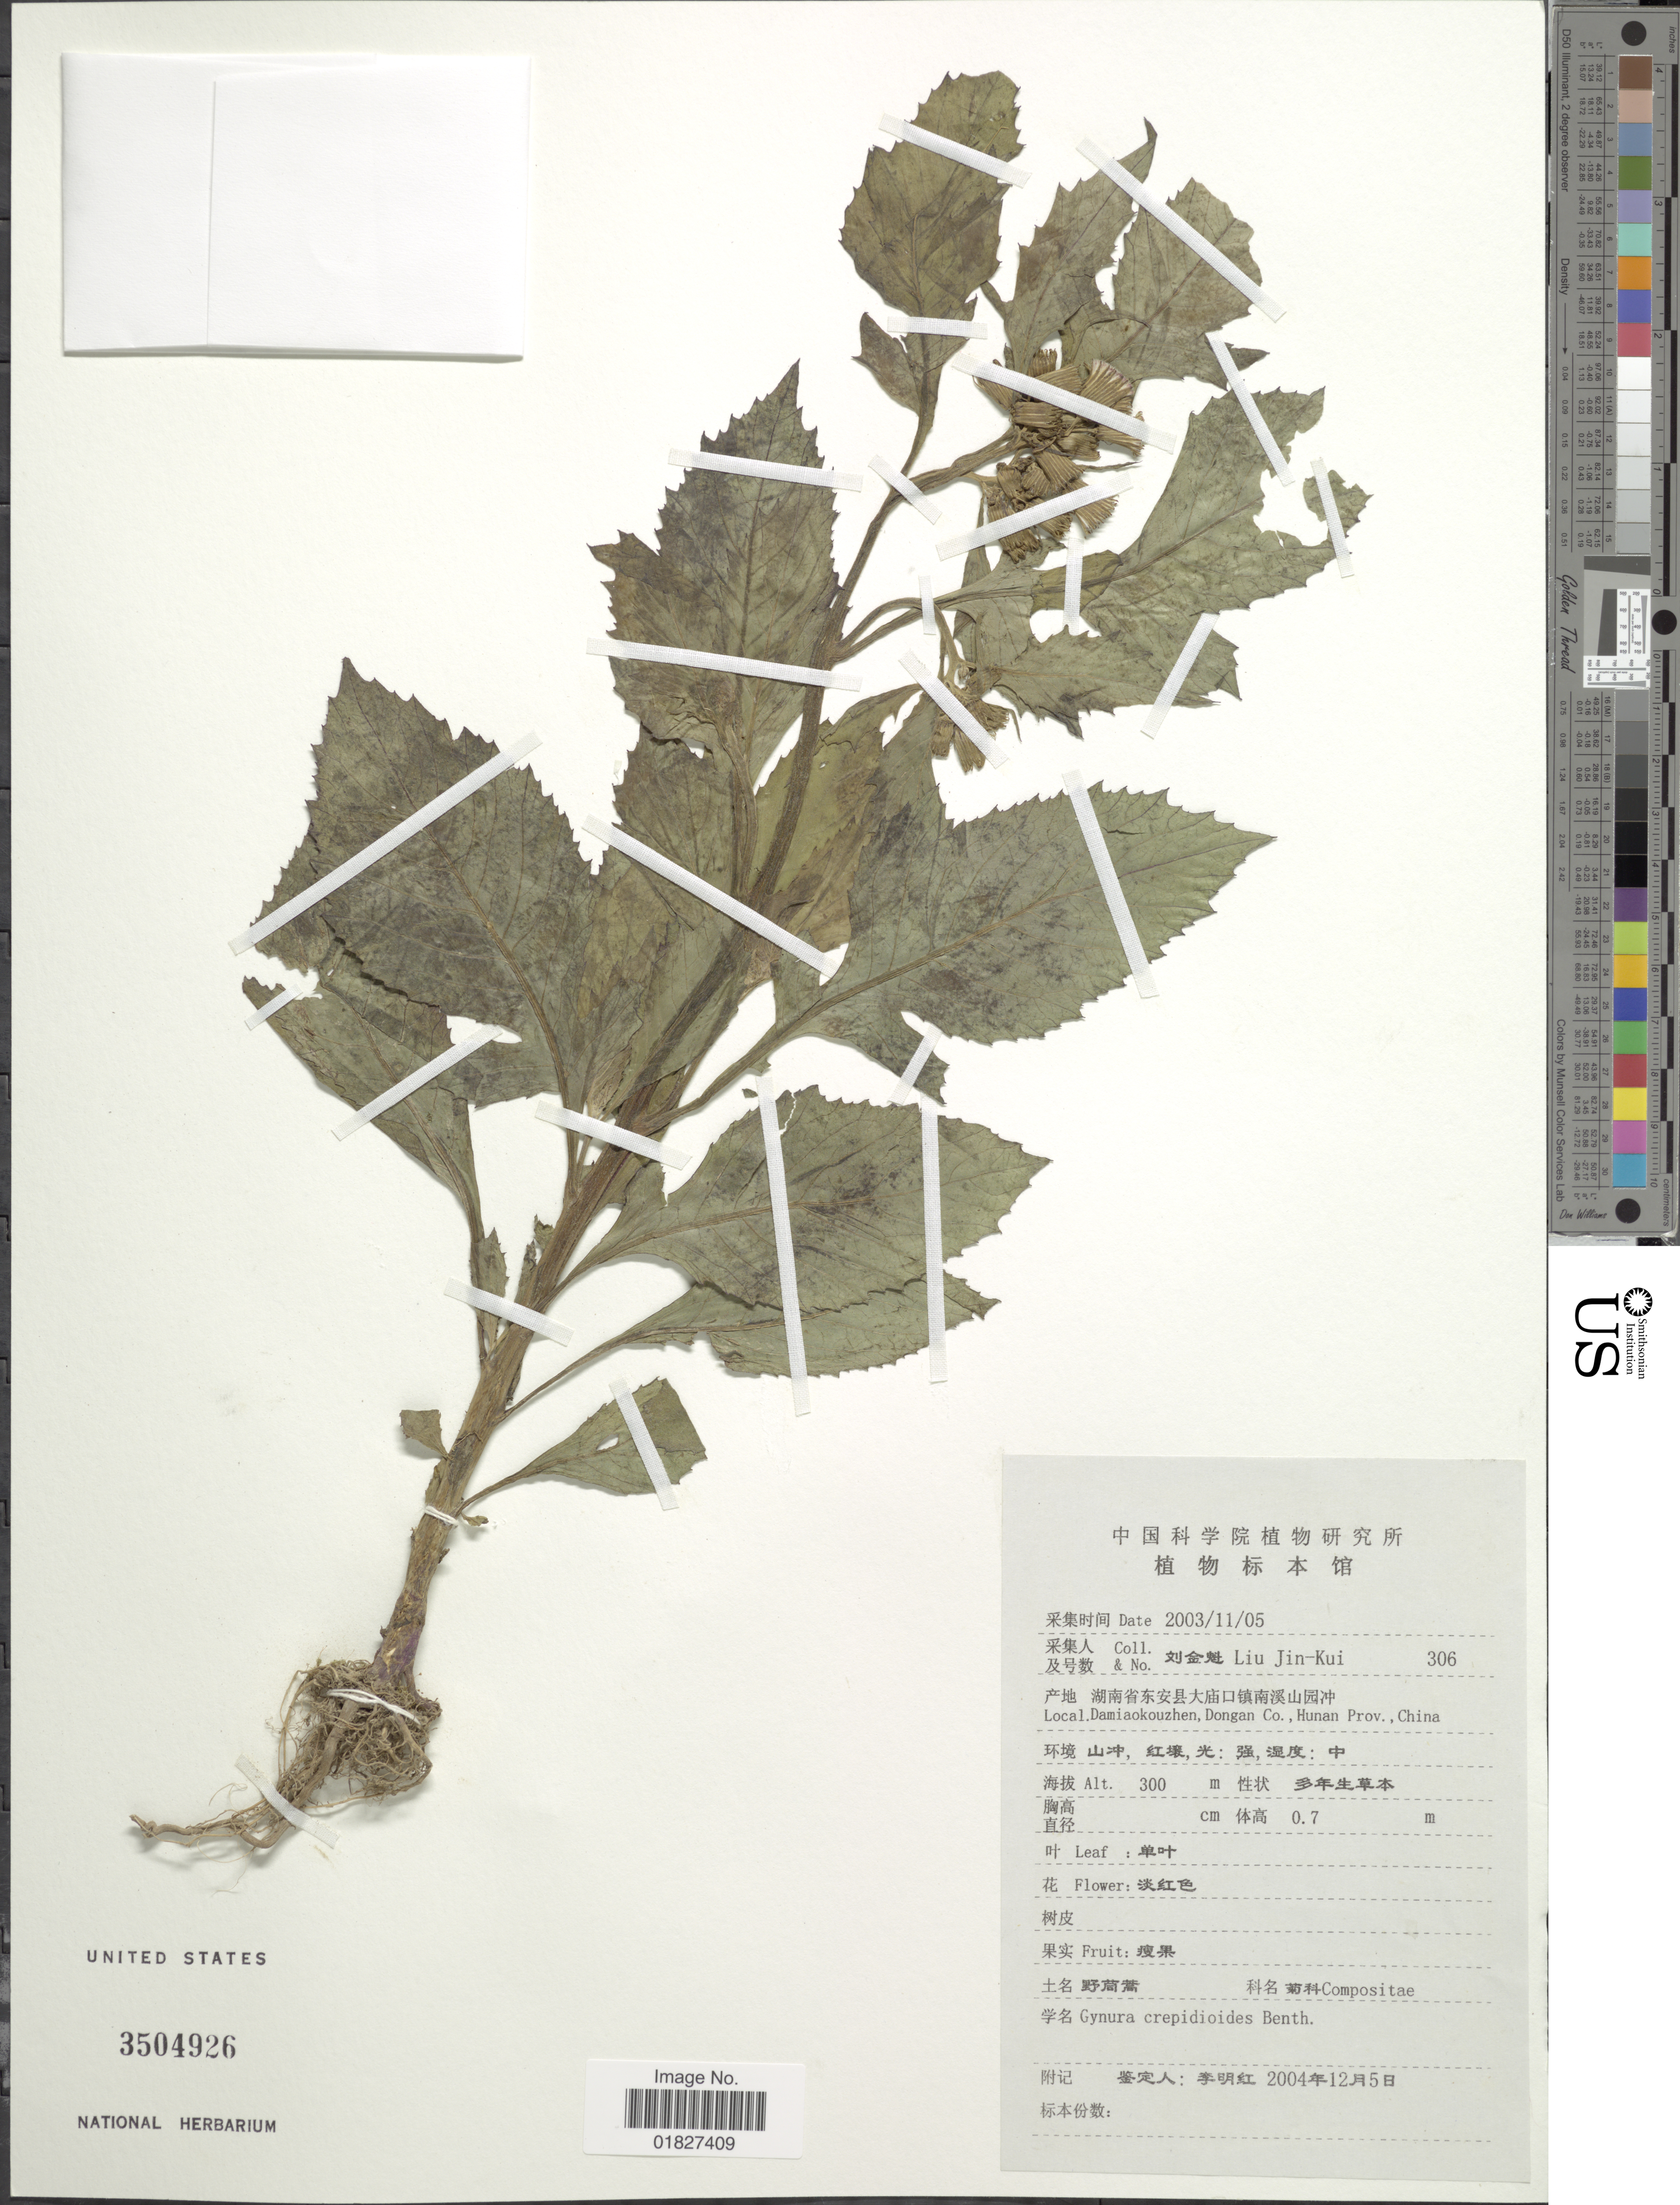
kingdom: Plantae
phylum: Tracheophyta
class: Magnoliopsida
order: Asterales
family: Asteraceae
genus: Crassocephalum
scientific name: Crassocephalum crepidioides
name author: (Benth.) S. Moore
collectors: Liu Jin-Kui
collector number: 306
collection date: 2003-11-05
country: China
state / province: Hunan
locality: Damiaokouzhen, Dongan Co.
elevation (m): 300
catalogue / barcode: US 3504926